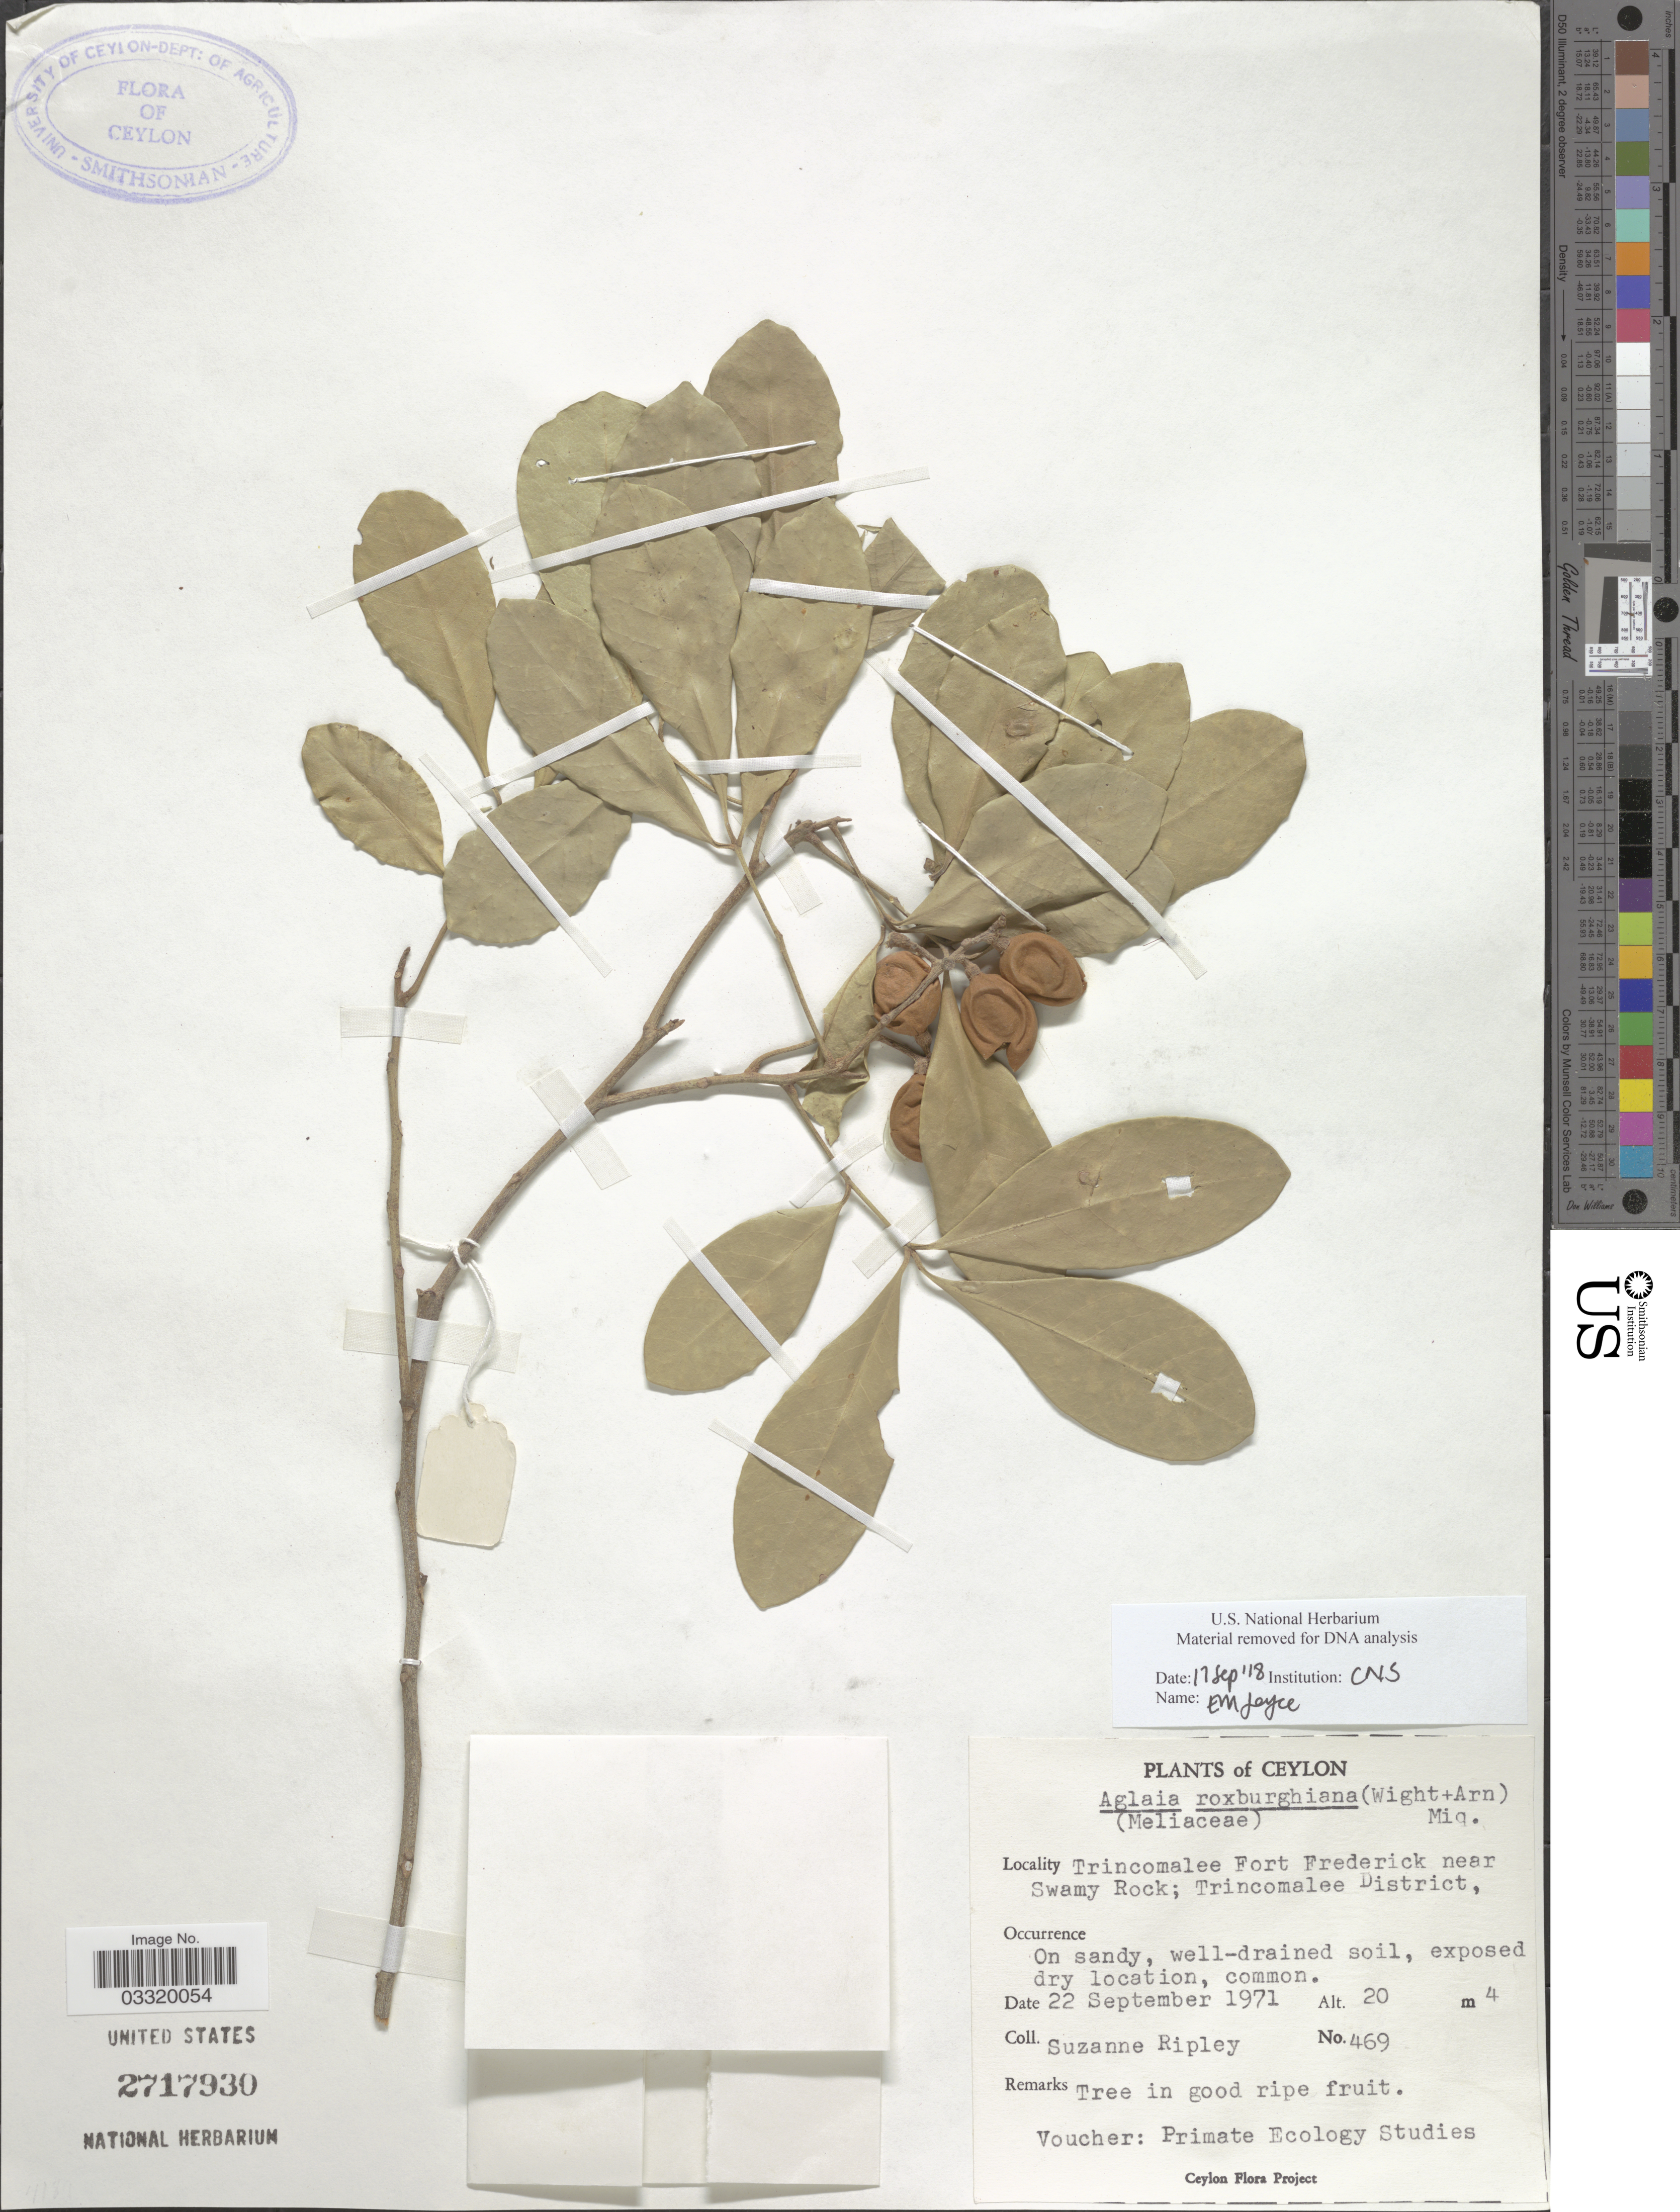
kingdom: Plantae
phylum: Tracheophyta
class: Magnoliopsida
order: Sapindales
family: Meliaceae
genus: Aglaia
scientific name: Aglaia elaeagnoidea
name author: (A. Juss.) Benth.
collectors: S. Ripley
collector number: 469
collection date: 1971-09-22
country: Sri Lanka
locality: Ceylon. Trincomalee Fort Frederick near Swamy Rock; Trincomalee District.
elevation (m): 20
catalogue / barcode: US 2717930